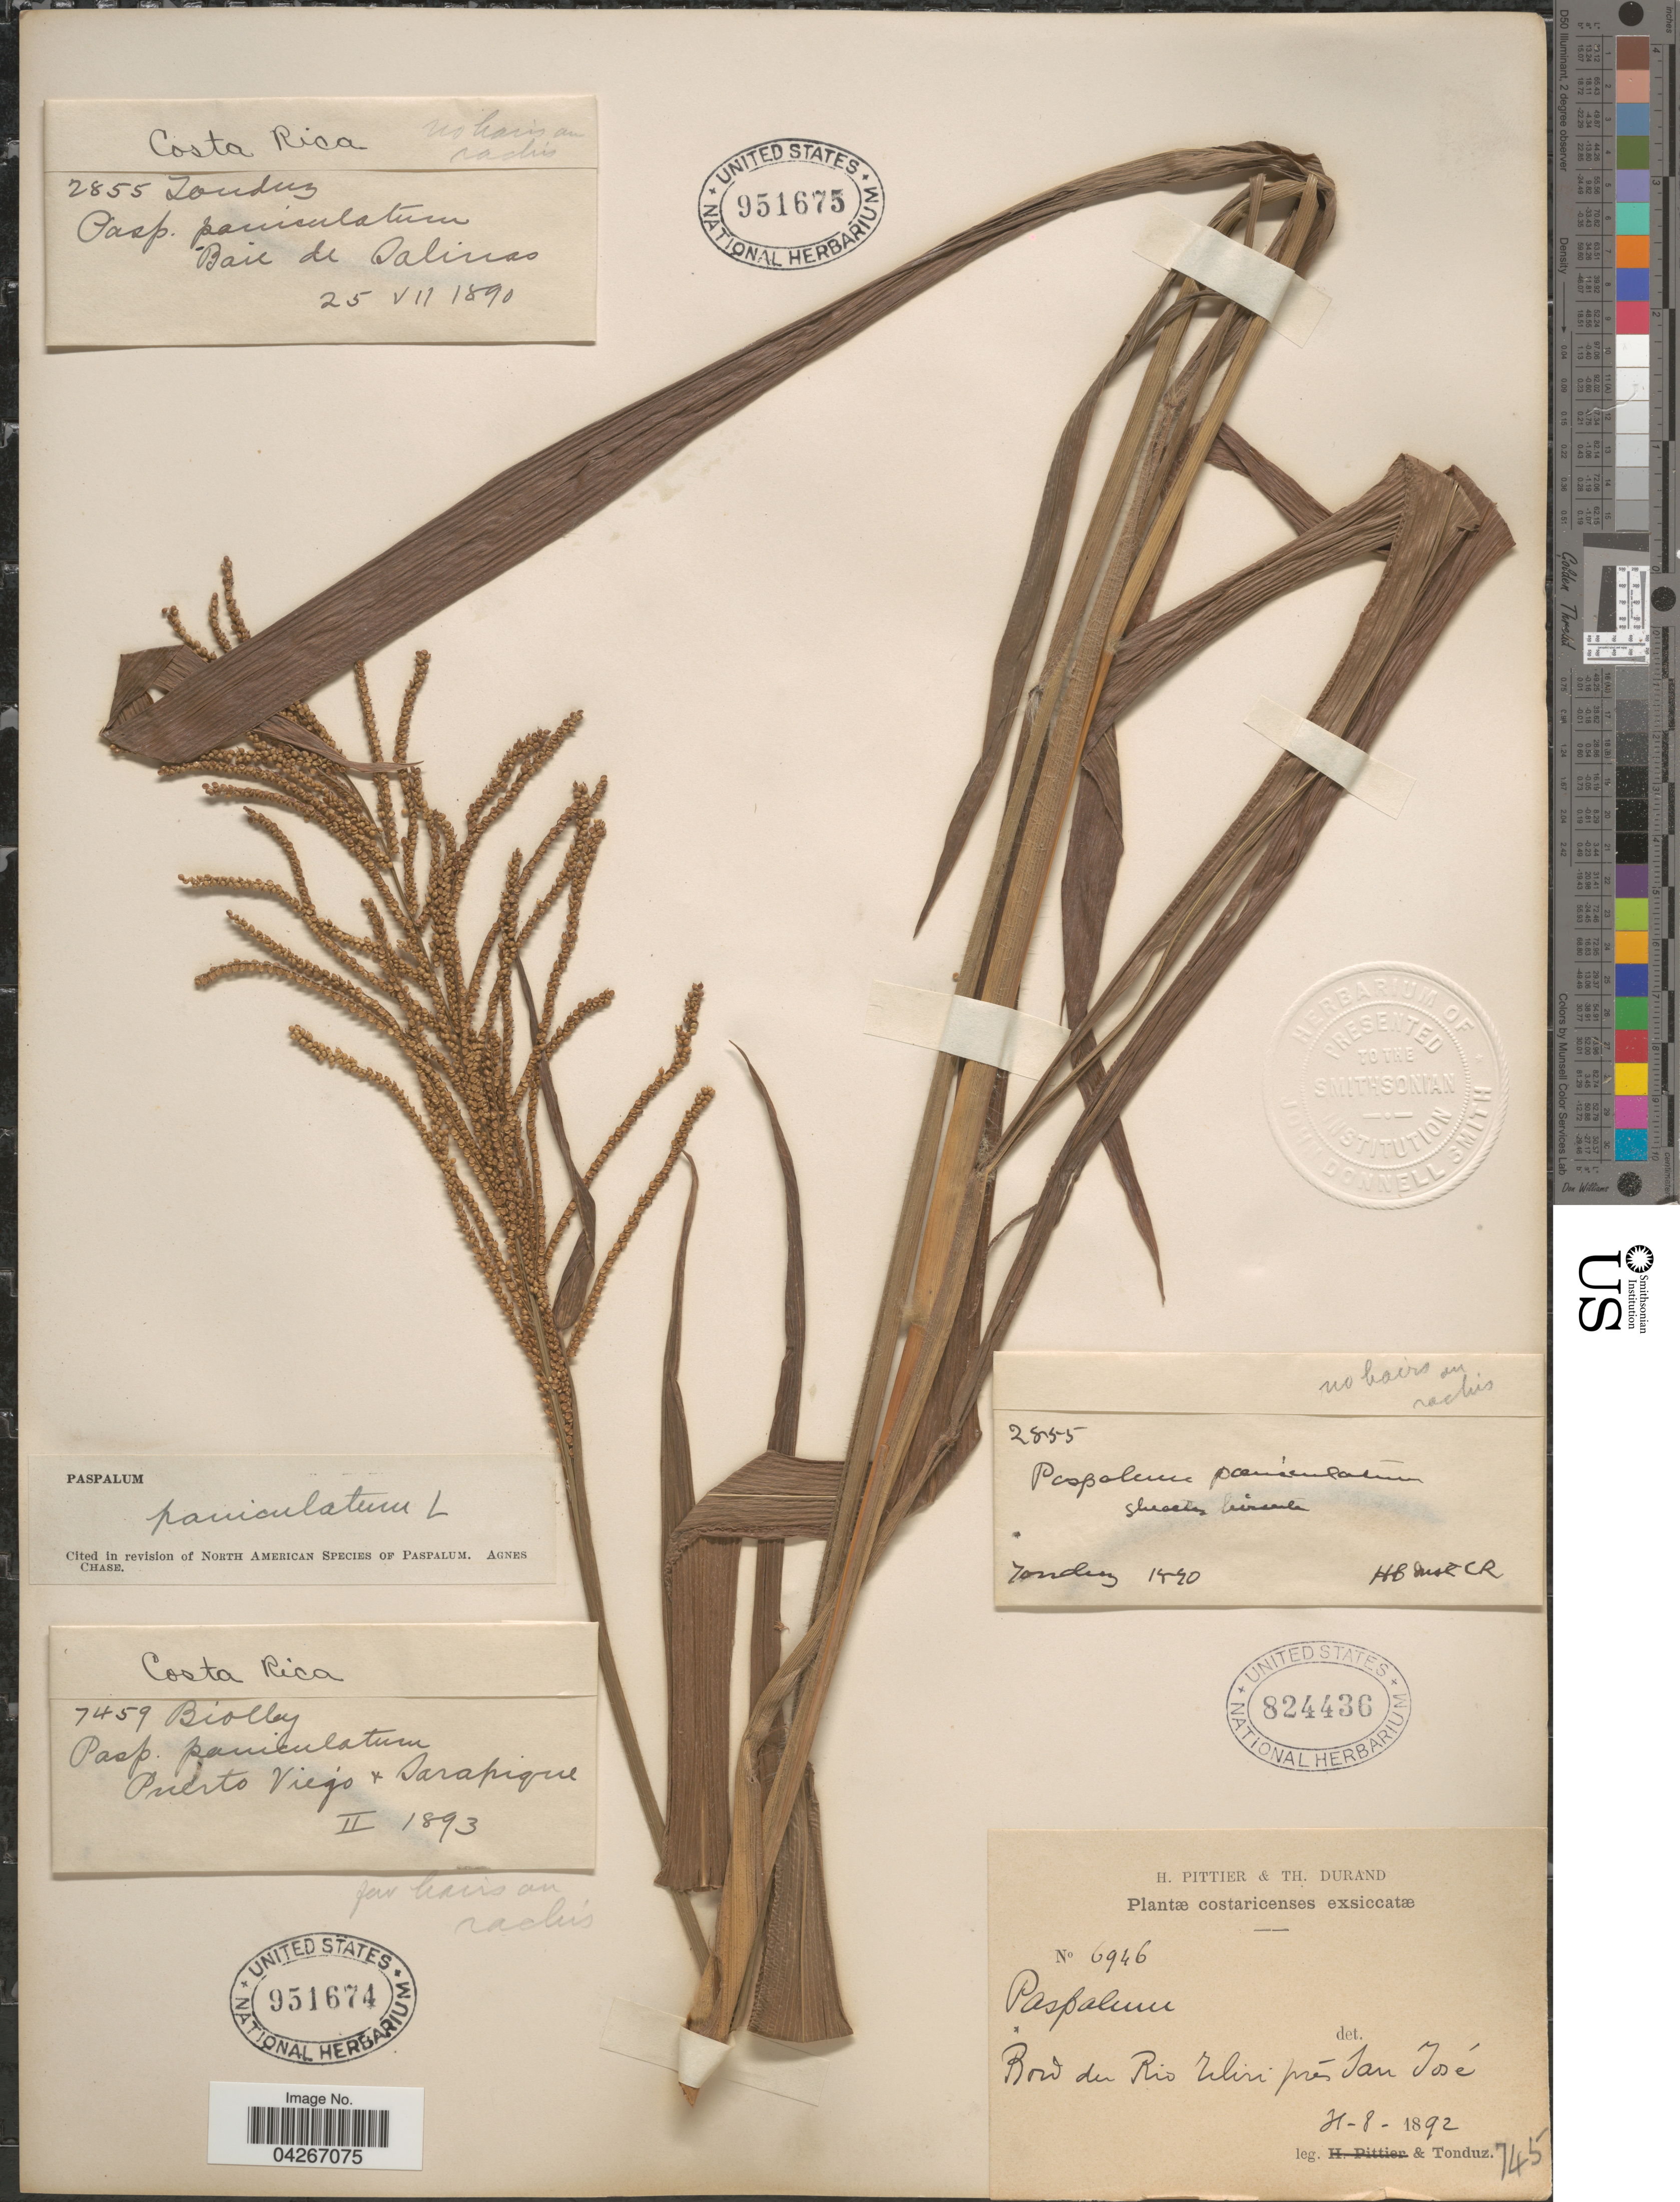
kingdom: Plantae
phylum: Tracheophyta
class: Liliopsida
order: Poales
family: Poaceae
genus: Paspalum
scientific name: Paspalum paniculatum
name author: L.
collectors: Biolley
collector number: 7459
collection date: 1893-02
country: Costa Rica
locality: Puerto Viego + Sarapique.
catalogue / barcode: US 951674-2